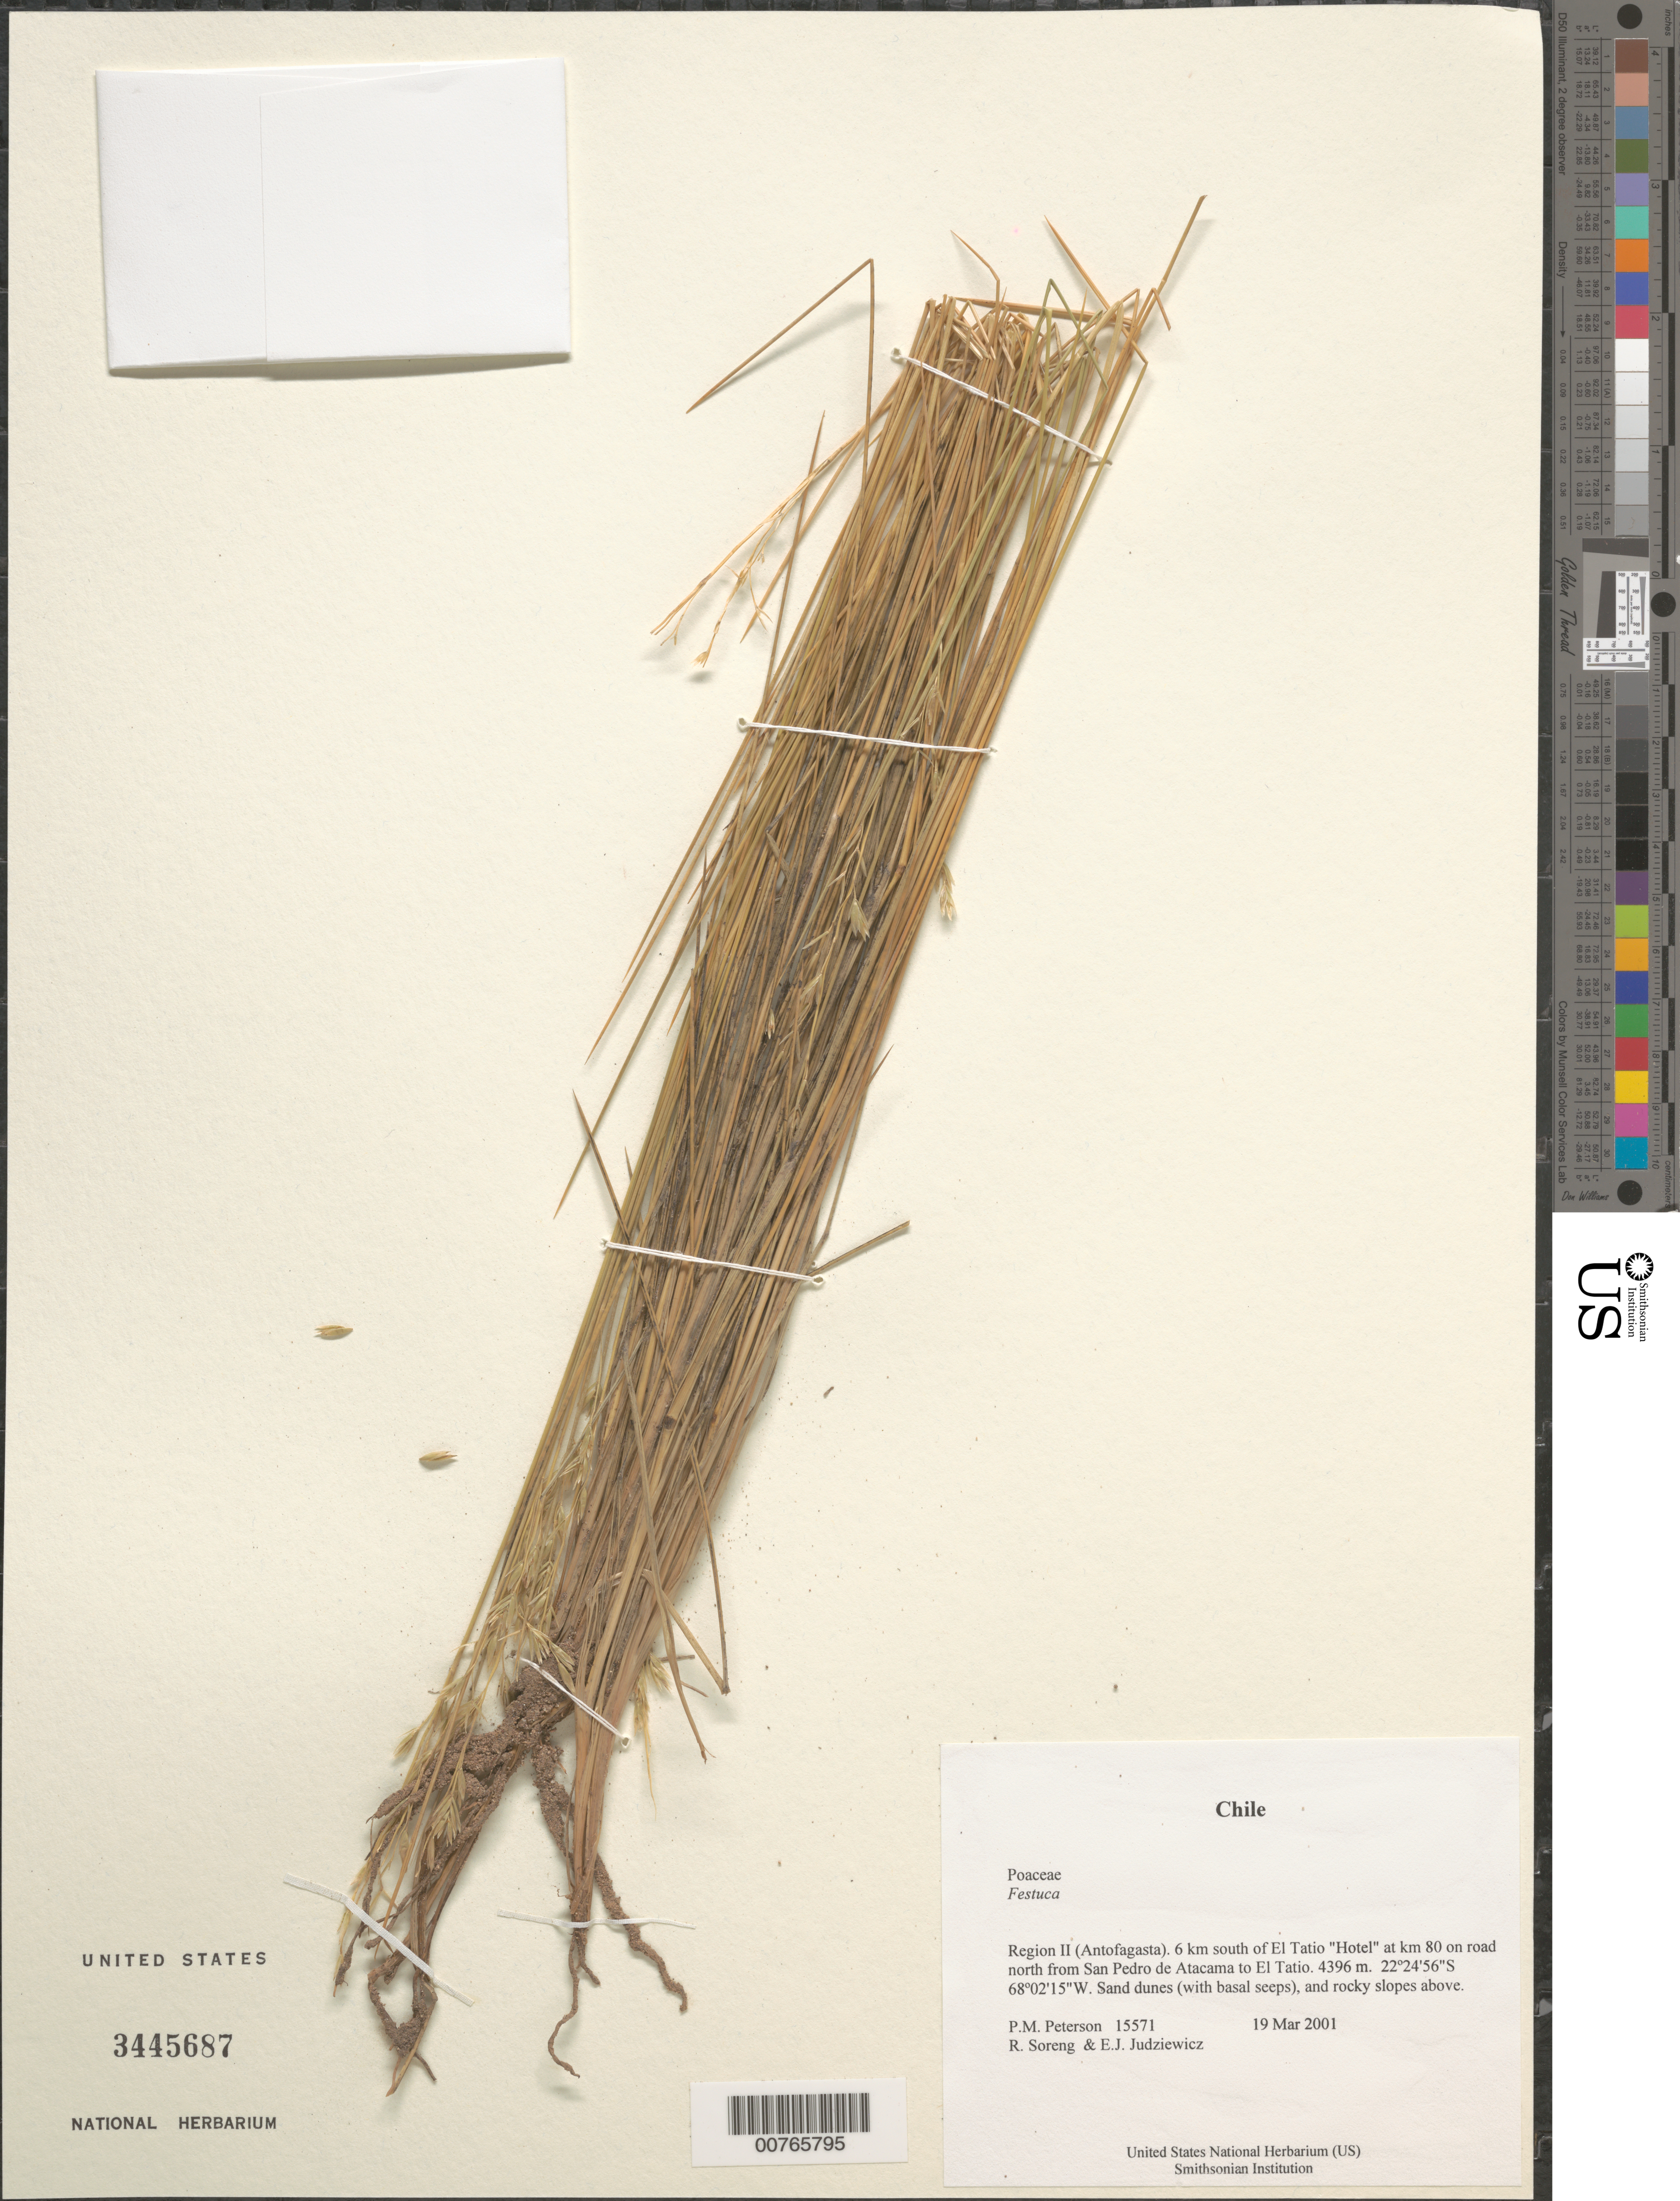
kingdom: Plantae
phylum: Tracheophyta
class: Liliopsida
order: Poales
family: Poaceae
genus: Festuca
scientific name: Festuca sp.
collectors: P. M. Peterson, R. J. Soreng & E. J. Judziewicz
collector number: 15571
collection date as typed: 19 Mar 2001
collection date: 2001-03-19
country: Chile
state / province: Antofagasta (II)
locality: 6 km south of El Tatio "Hotel" at km 80 on road north from San Pedro de Atacama to El Tatio.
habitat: Sand dunes (with basal seeps), and rocky slopes above.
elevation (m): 4396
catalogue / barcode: US 3445687